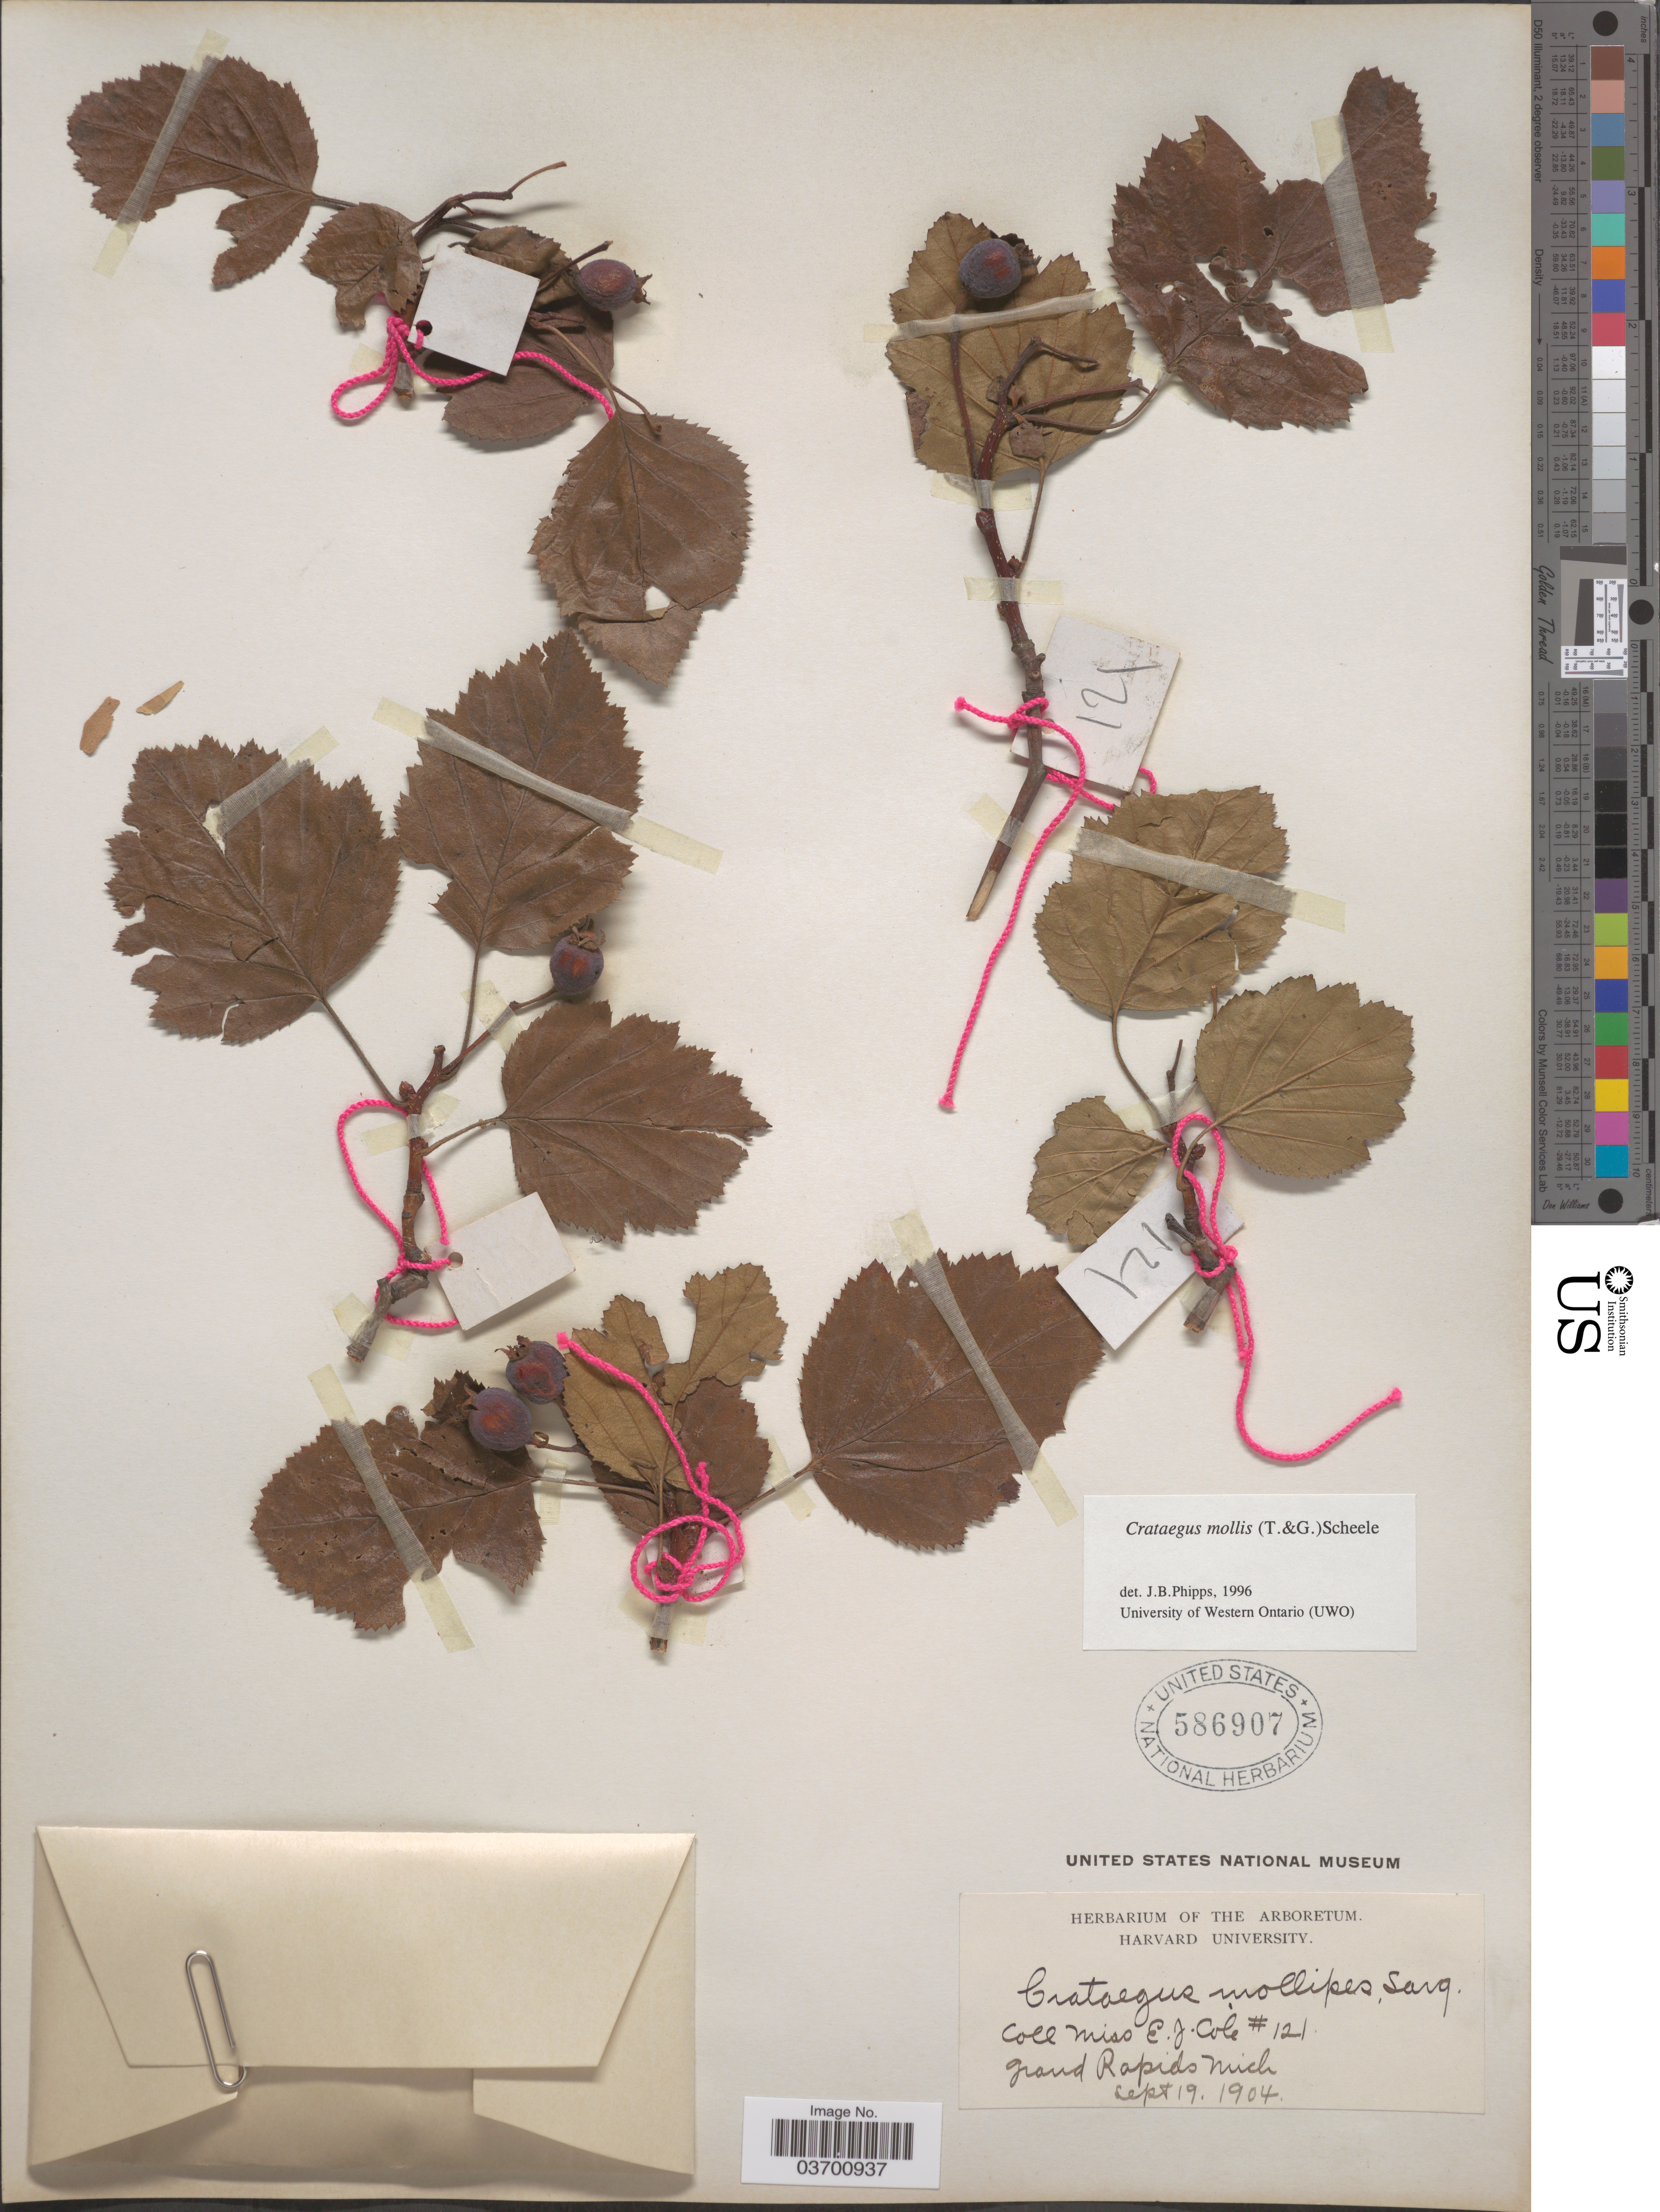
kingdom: Plantae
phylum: Tracheophyta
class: Magnoliopsida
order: Rosales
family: Rosaceae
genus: Crataegus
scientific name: Crataegus mollis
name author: (Torr. & A. Gray) Scheele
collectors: E. Cole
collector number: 121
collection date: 1904-09-19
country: United States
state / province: Michigan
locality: Grand Rapids.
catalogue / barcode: US 586907